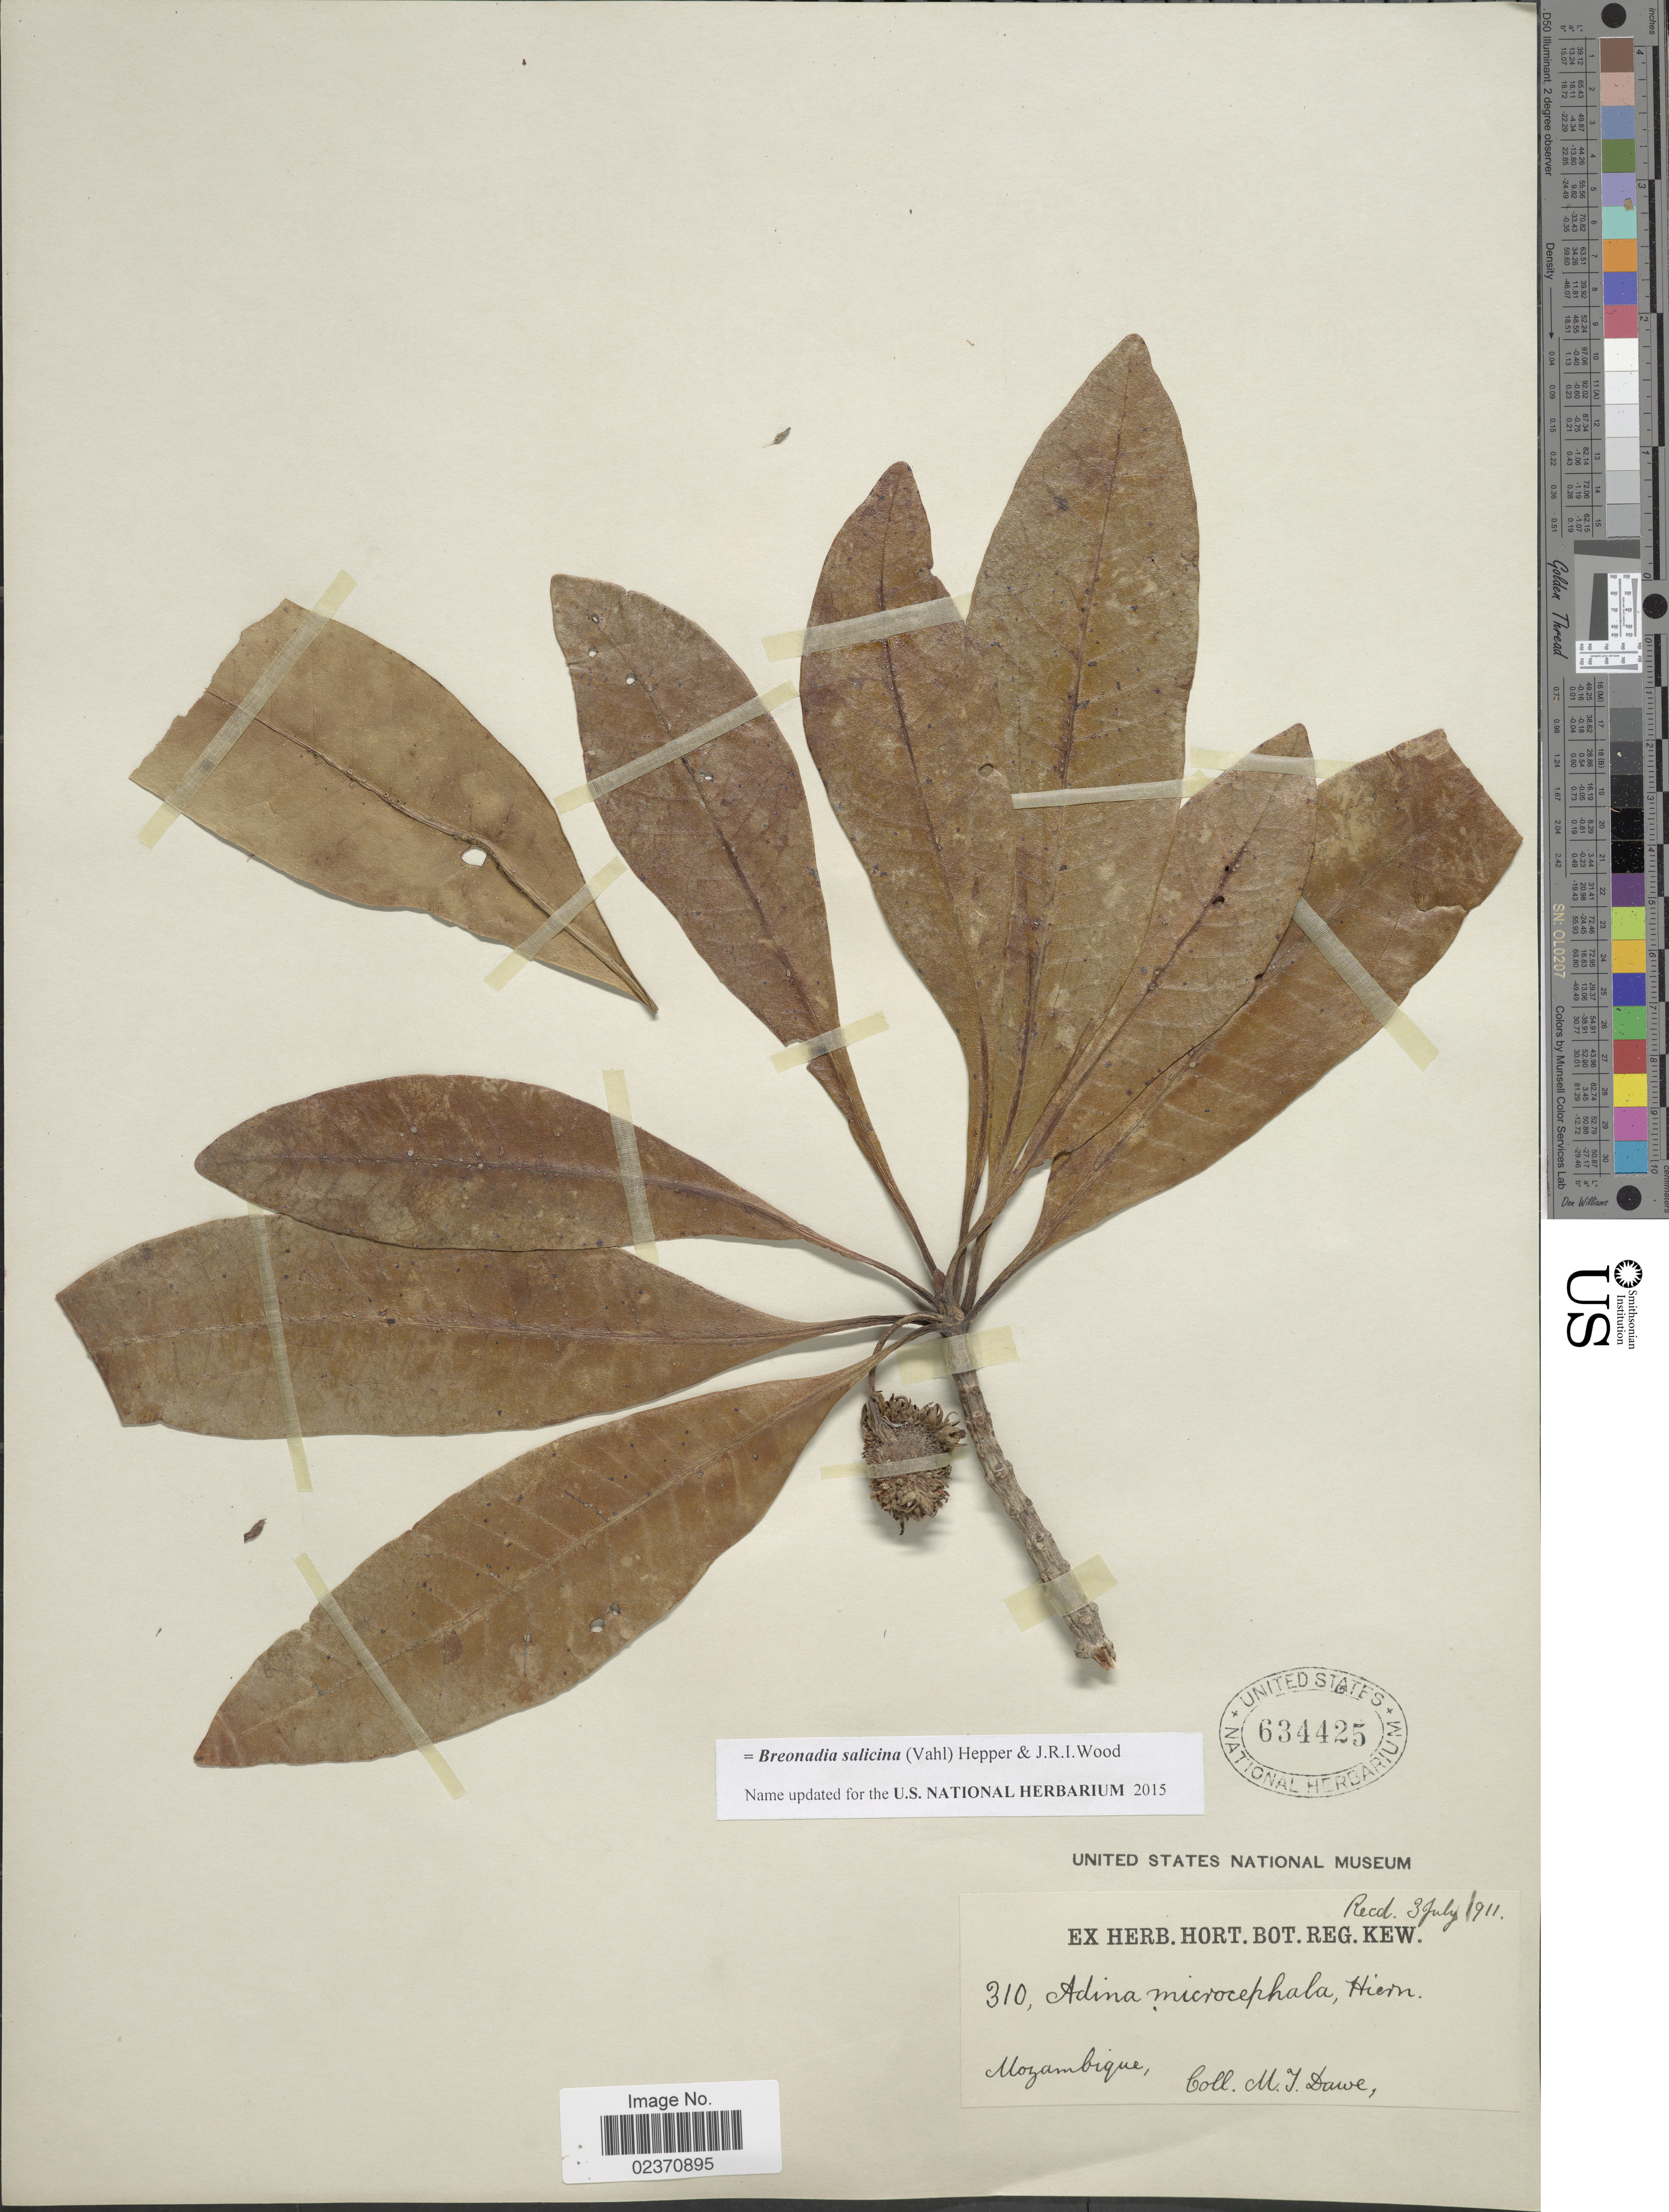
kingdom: Plantae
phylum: Tracheophyta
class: Magnoliopsida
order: Gentianales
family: Rubiaceae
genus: Breonadia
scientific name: Breonadia salicinia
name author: (Vahl) Hepper & J.R.I. Wood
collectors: M. T. Dawe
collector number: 310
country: Mozambique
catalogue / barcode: US 634425